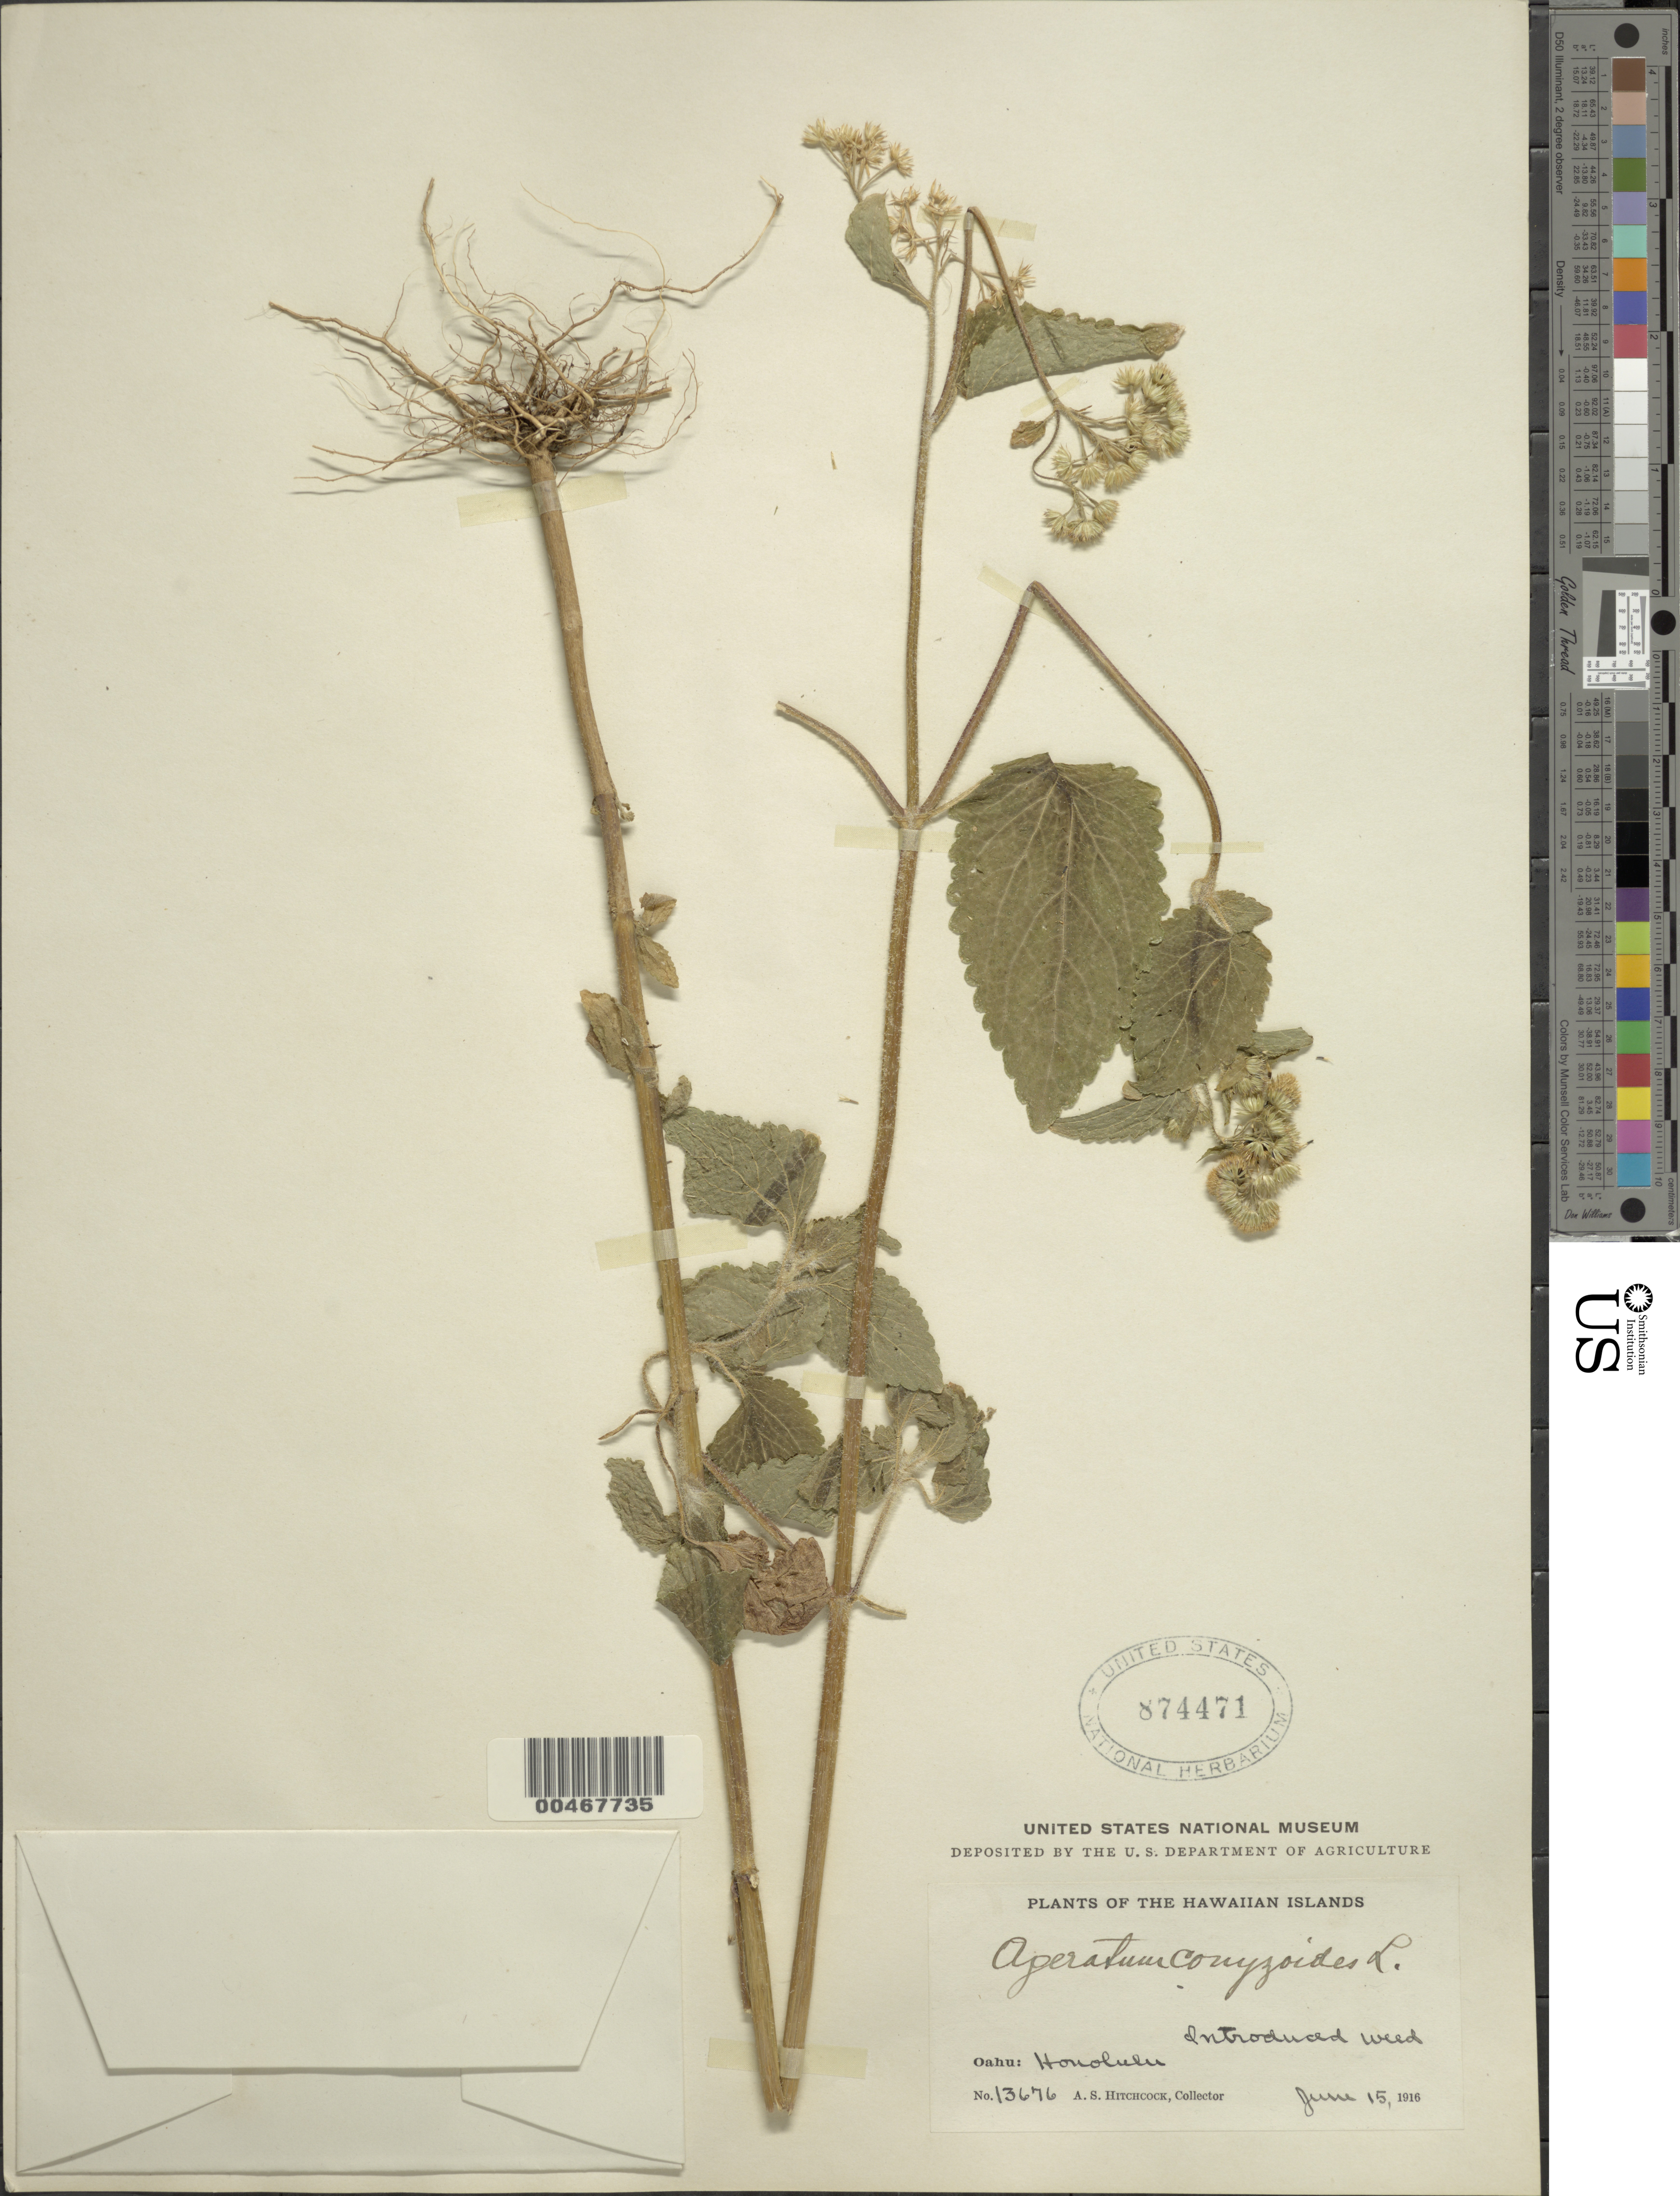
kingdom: Plantae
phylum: Tracheophyta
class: Magnoliopsida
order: Asterales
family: Asteraceae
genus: Ageratum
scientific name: Ageratum conyzoides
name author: L.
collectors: A. S. Hitchcock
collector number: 13676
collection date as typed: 15 Jun 1916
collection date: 1916-06-15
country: United States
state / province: Hawaii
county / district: Honolulu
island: Oahu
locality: Honolulu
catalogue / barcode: US 874471